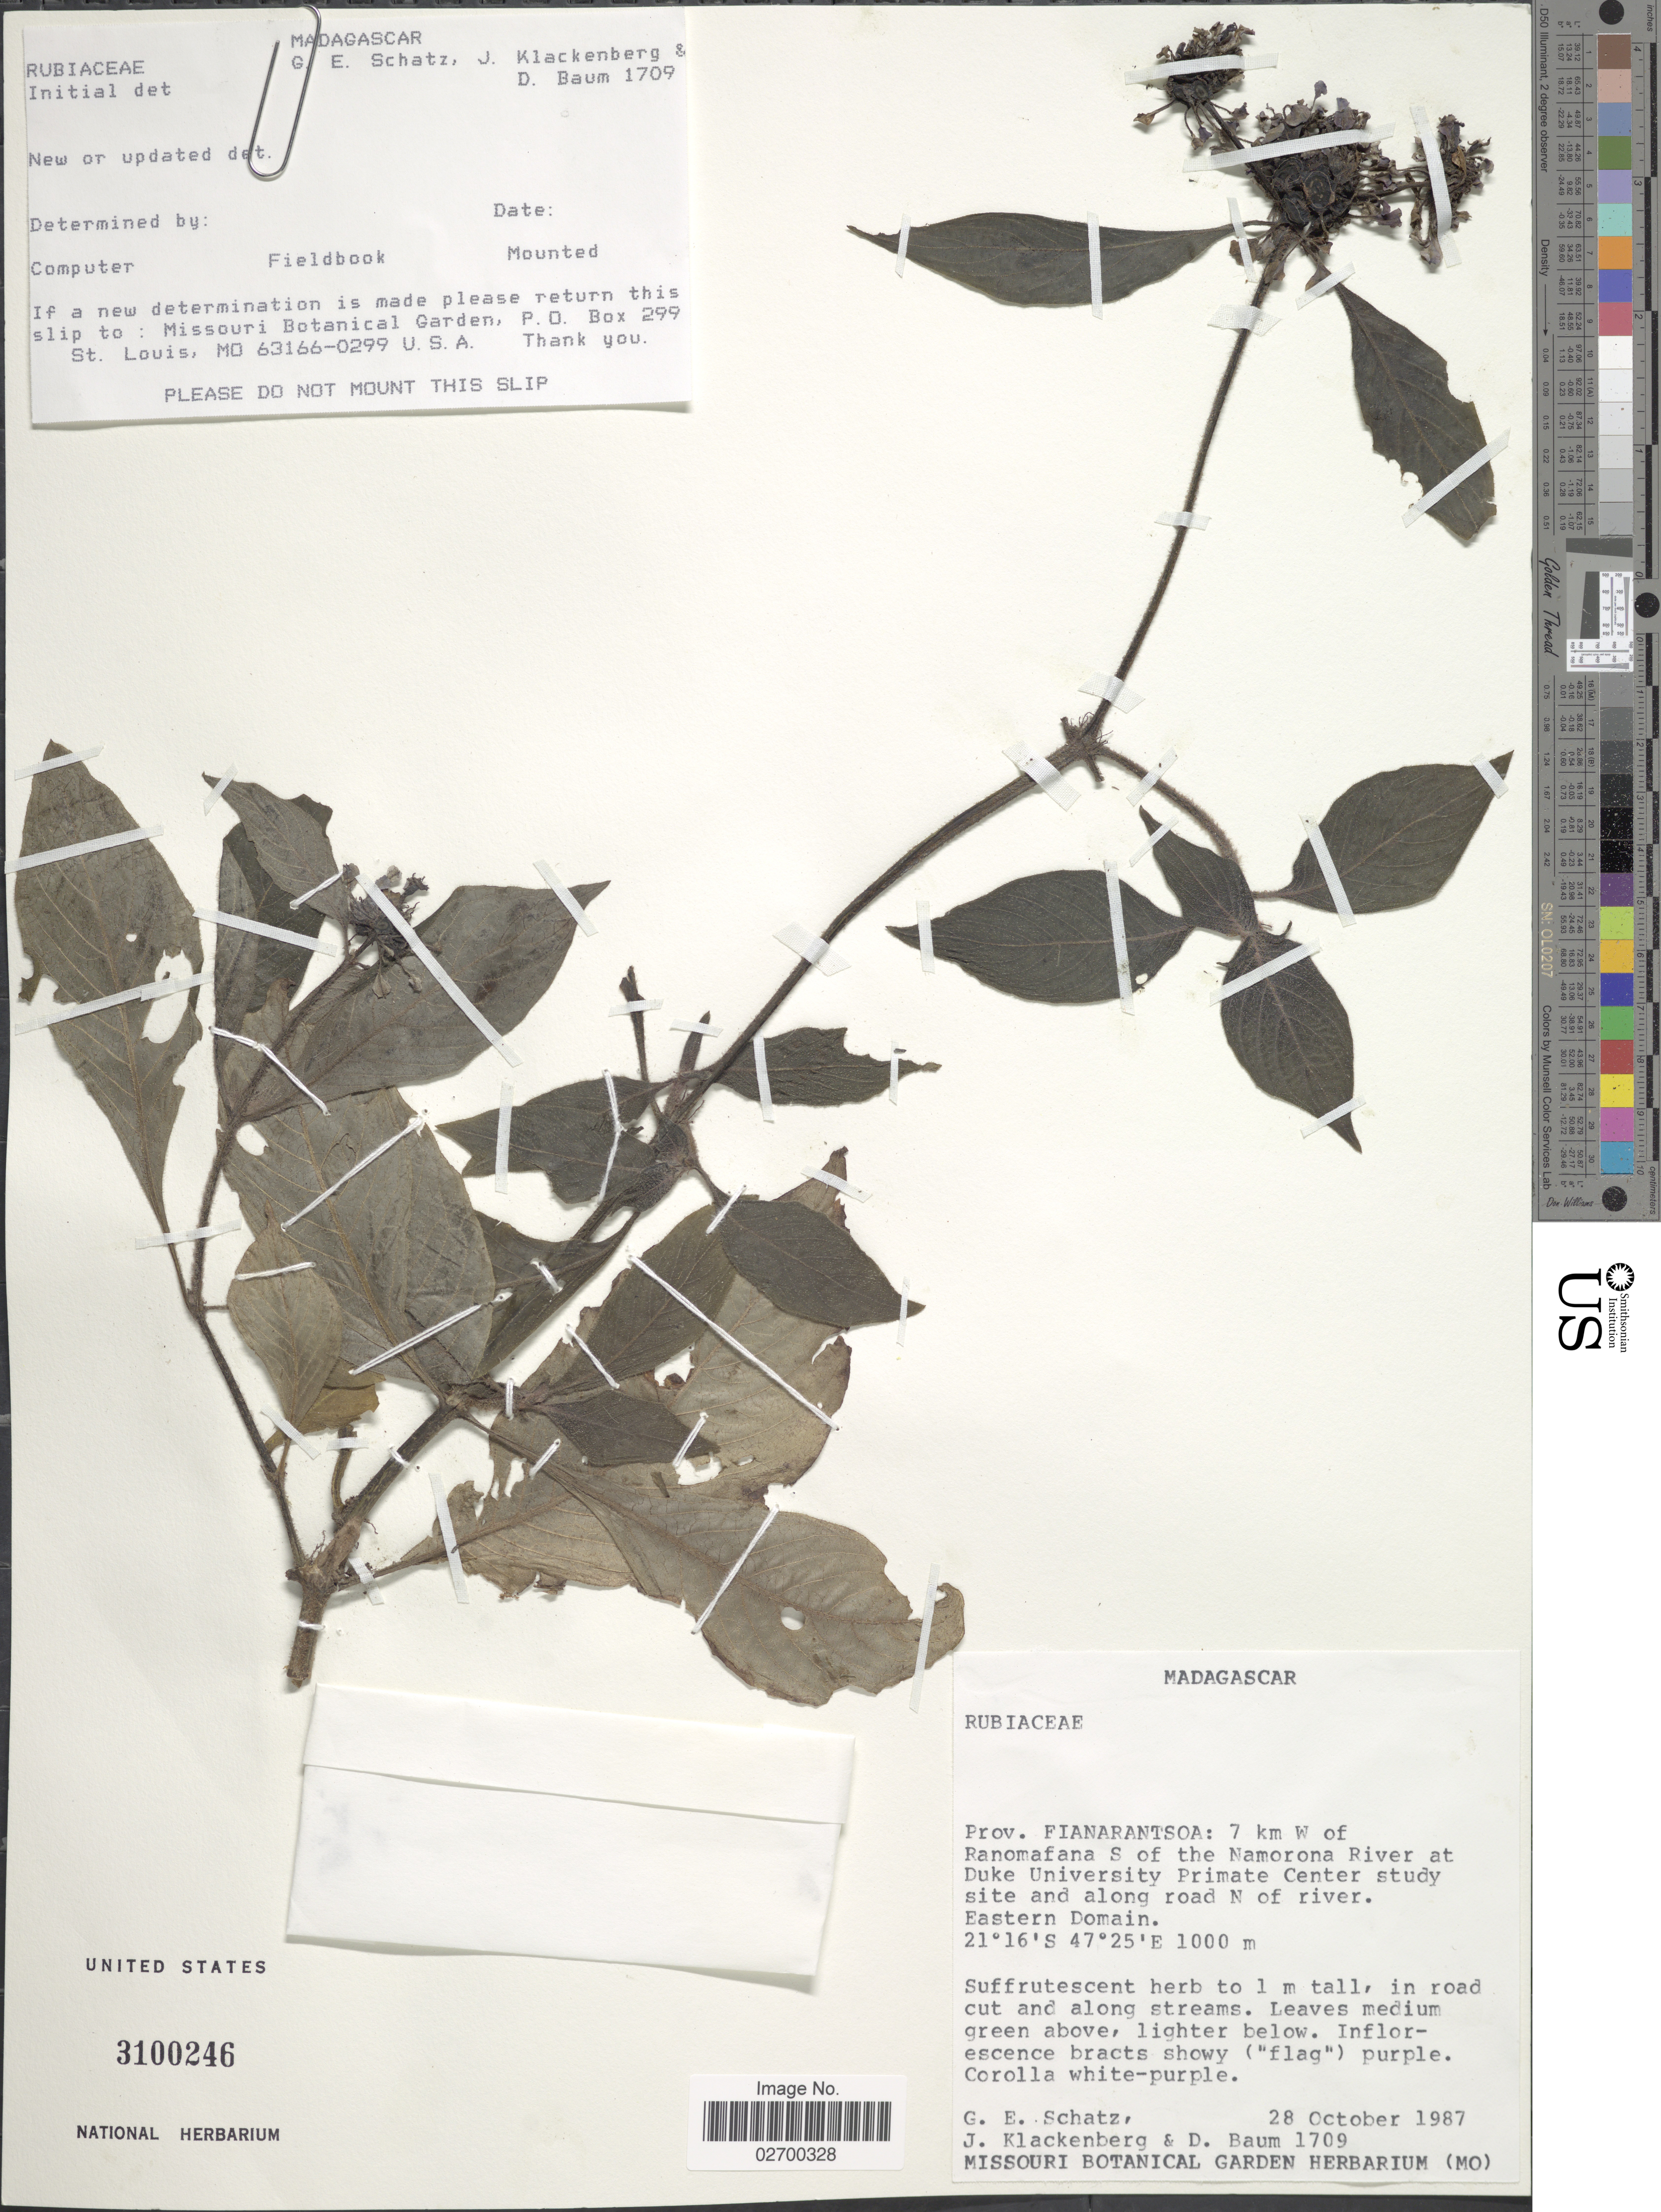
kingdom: Plantae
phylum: Tracheophyta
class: Magnoliopsida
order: Gentianales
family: Rubiaceae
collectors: G. Schatz, J. Klackenberg & D. Baum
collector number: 1709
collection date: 1987-10-28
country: Madagascar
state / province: Vatovavy Fitovinany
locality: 7 km W of Ranomafana S of the Namorona River at Duke University Primate Center study site and along road N of river. Eastern Domain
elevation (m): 1000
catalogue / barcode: US 3100246